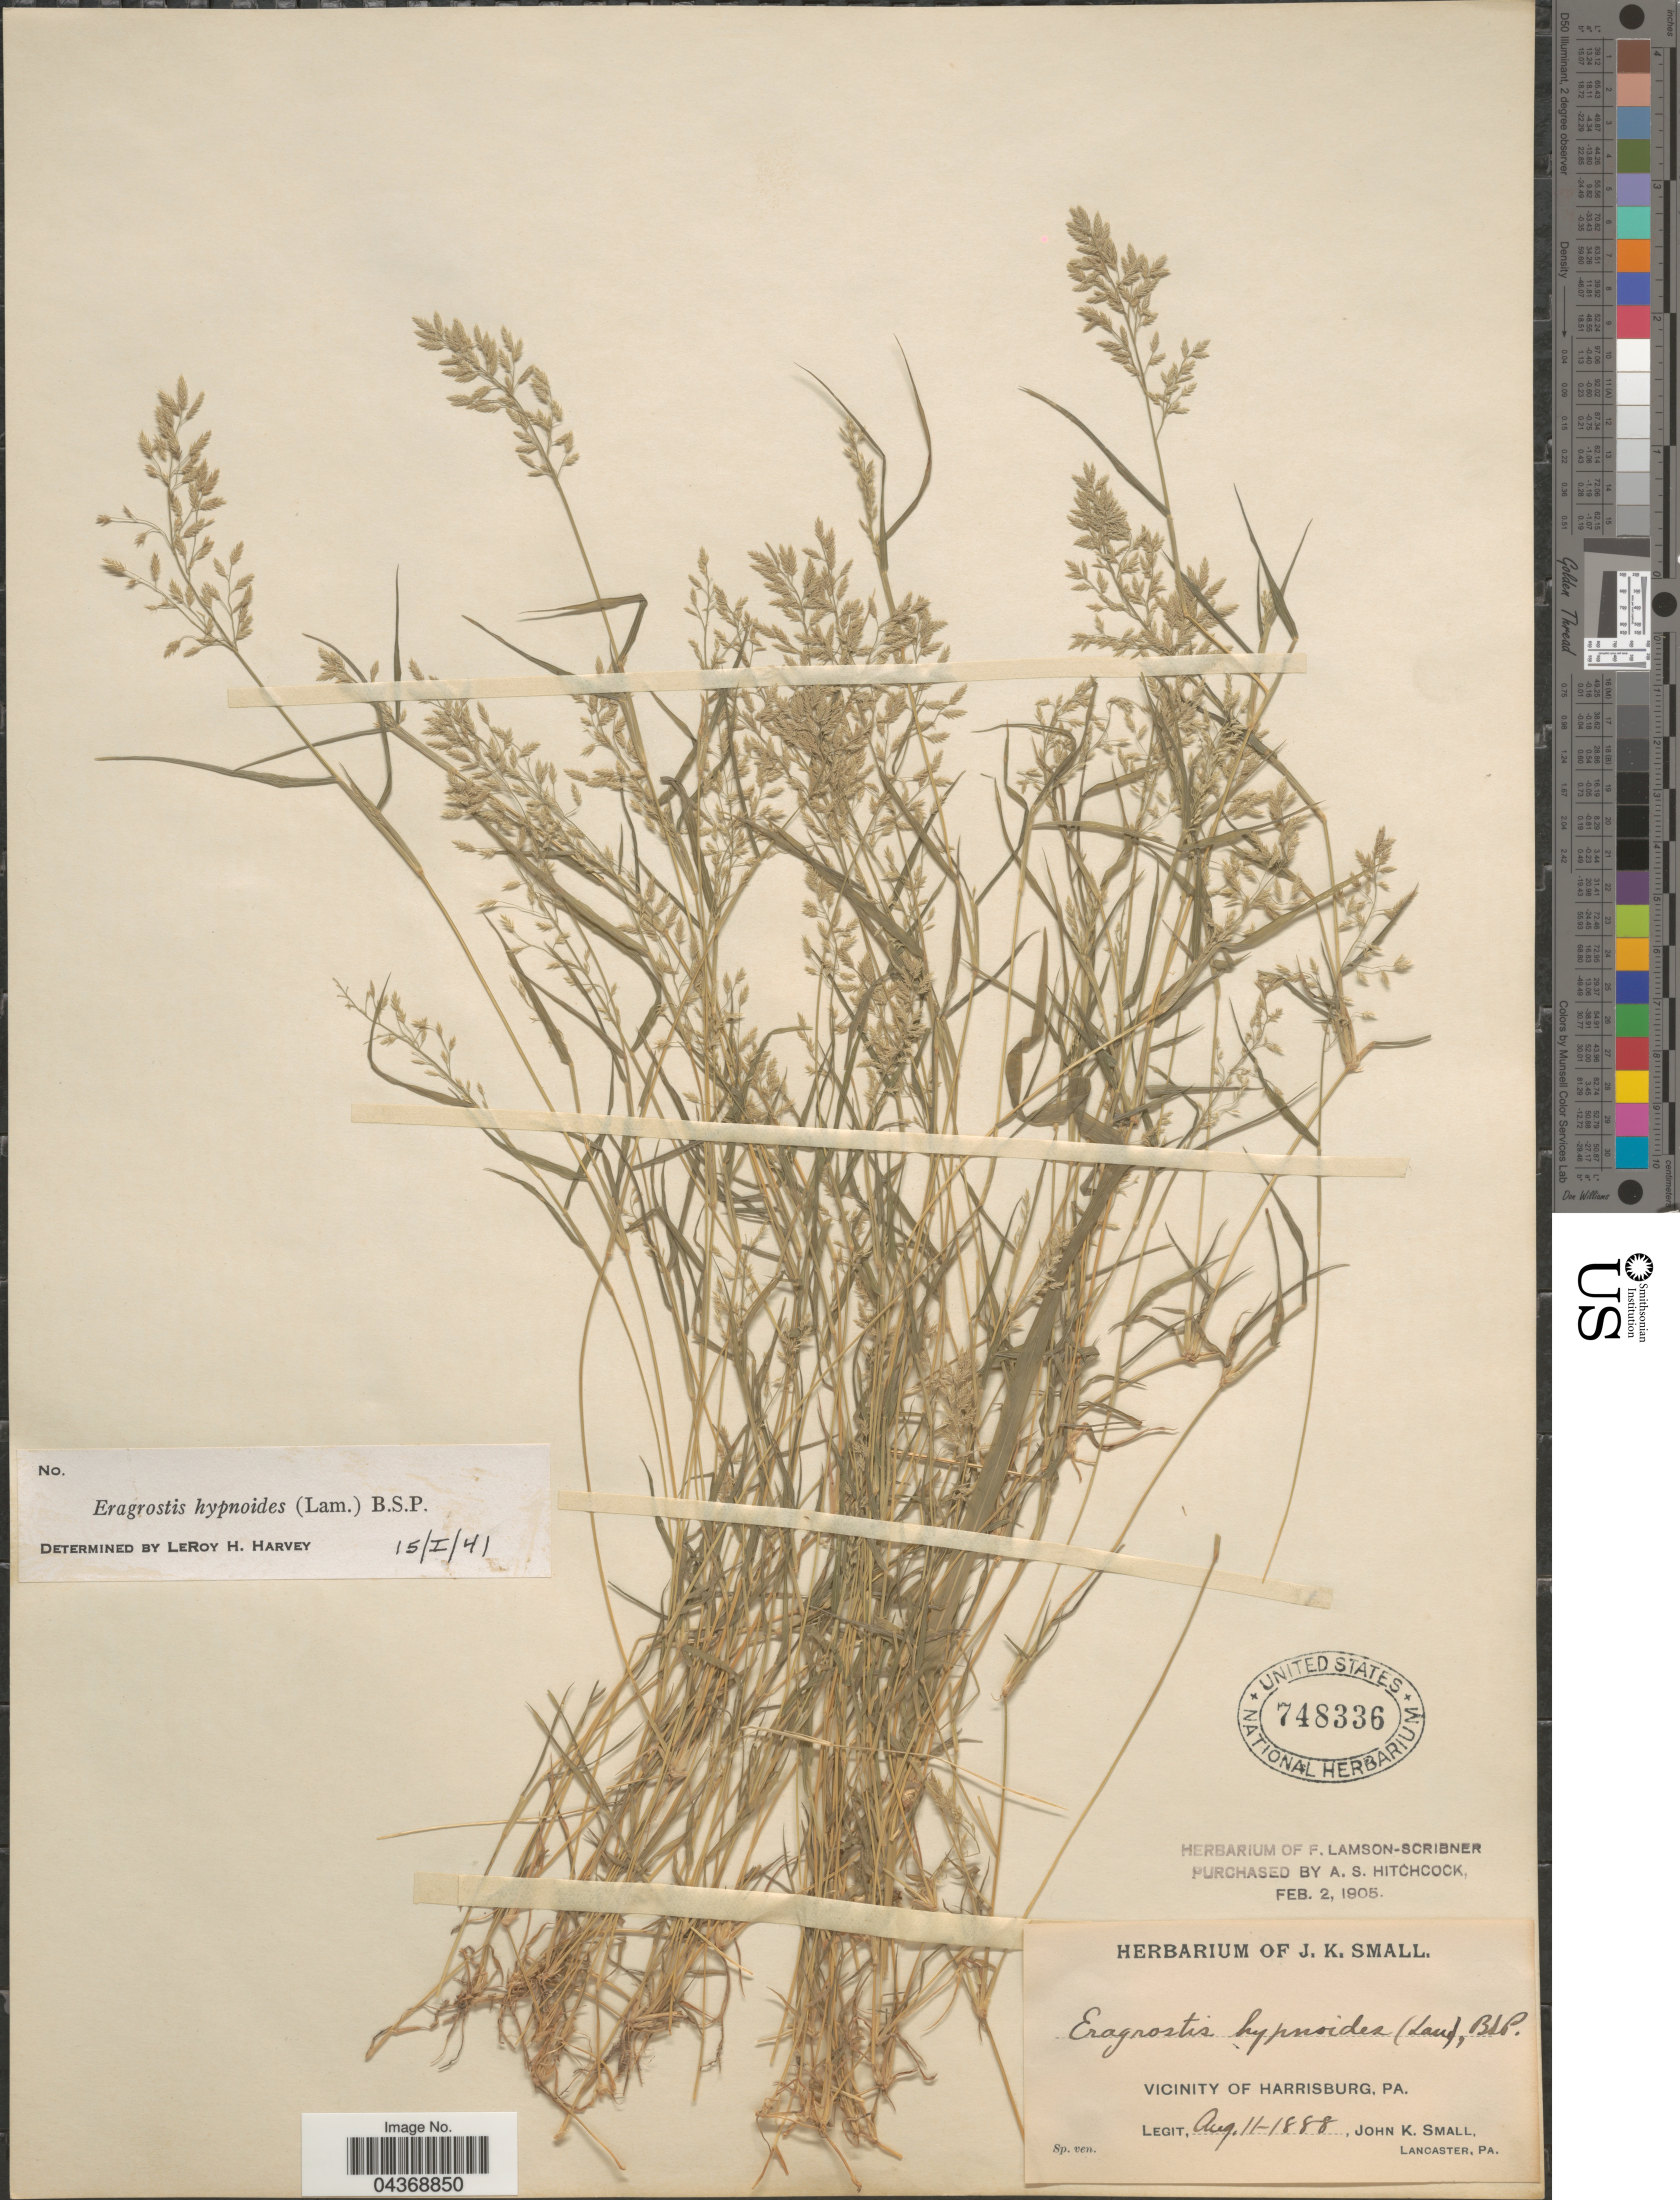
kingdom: Plantae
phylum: Tracheophyta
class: Liliopsida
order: Poales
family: Poaceae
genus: Eragrostis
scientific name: Eragrostis hypnoides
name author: (Lam.) Britton, Stearns & Poggenb.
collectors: J. K. Small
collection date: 1888-08-11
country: United States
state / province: Pennsylvania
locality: Vicinity of Harrisburg.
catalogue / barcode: US 748336